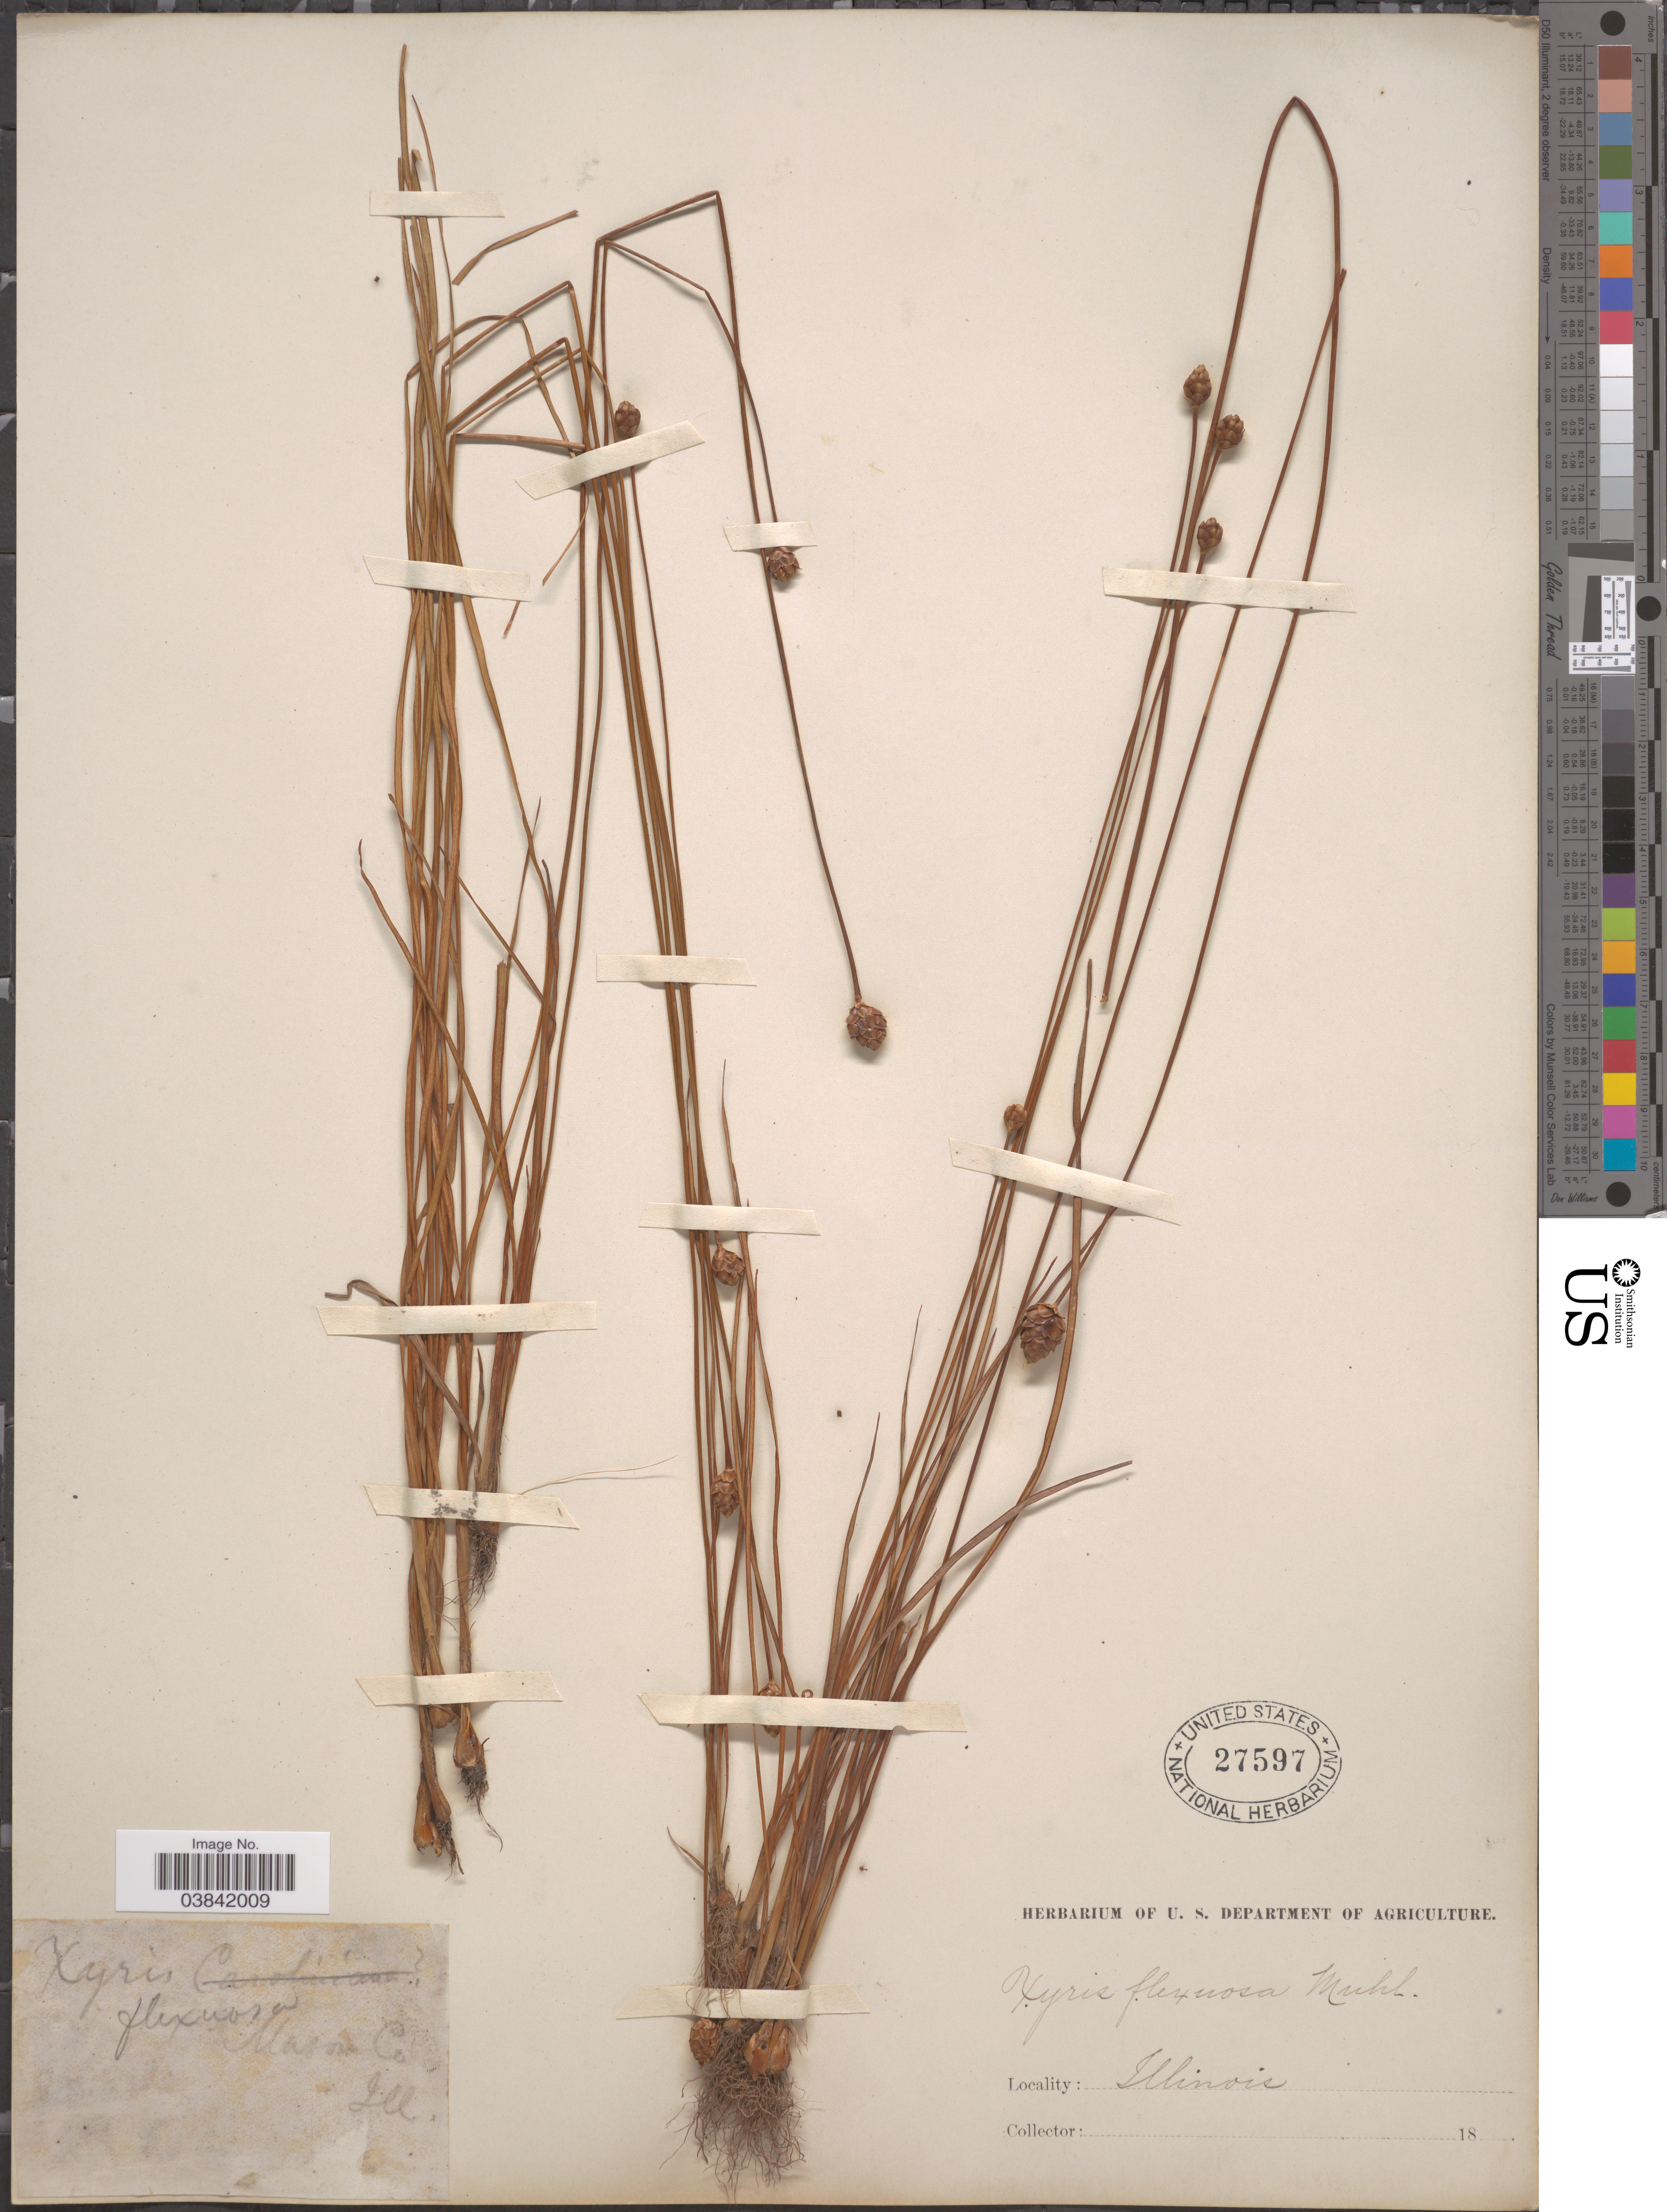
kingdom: Plantae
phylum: Tracheophyta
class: Liliopsida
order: Poales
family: Xyridaceae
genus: Xyris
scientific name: Xyris torta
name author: Sm.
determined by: Strong, Mark T., (BOT), Smithsonian Institution - National Museum of Natural History (UNITED STATES)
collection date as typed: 18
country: United States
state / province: Illinois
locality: Mason Co.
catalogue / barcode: US 27597